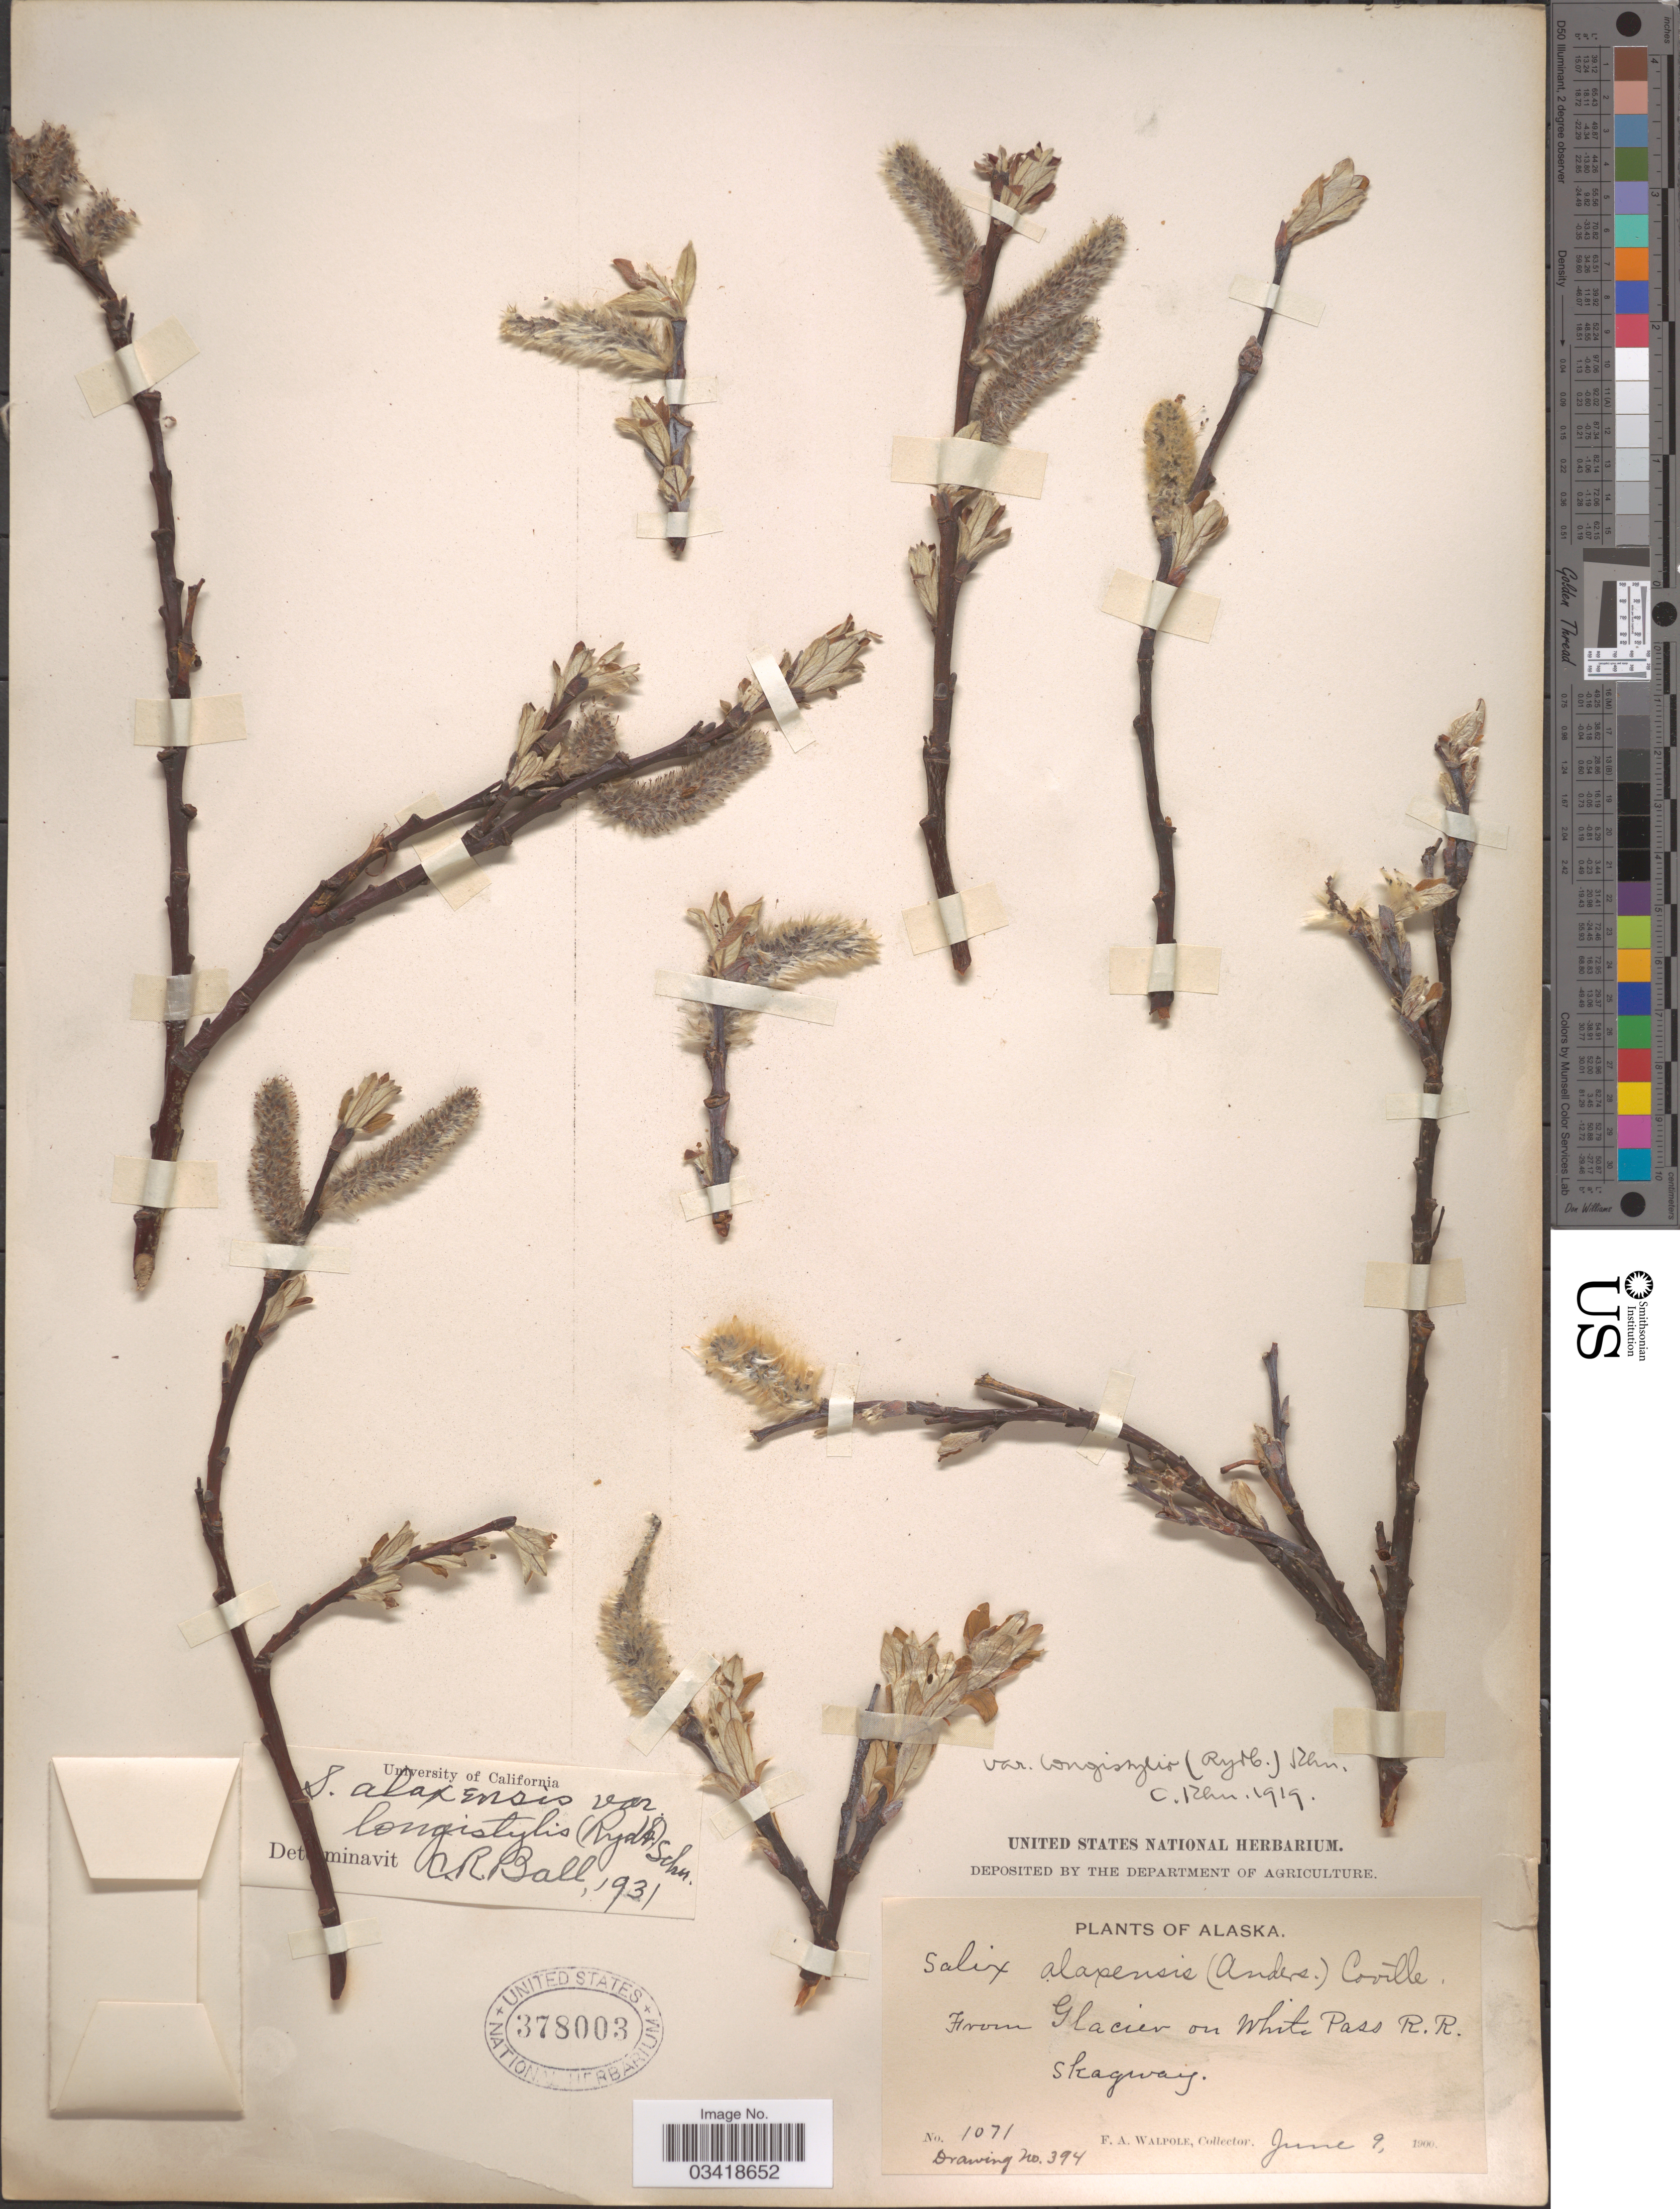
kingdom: Plantae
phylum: Tracheophyta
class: Magnoliopsida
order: Malpighiales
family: Salicaceae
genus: Salix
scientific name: Salix alaxensis var. longistylis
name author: (Rydb.) C.K. Schneid.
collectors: F. Walpole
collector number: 1071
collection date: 1900-06-09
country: United States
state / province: Alaska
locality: From Glacier on White Pass R. R. Skagway.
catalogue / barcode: US 378003